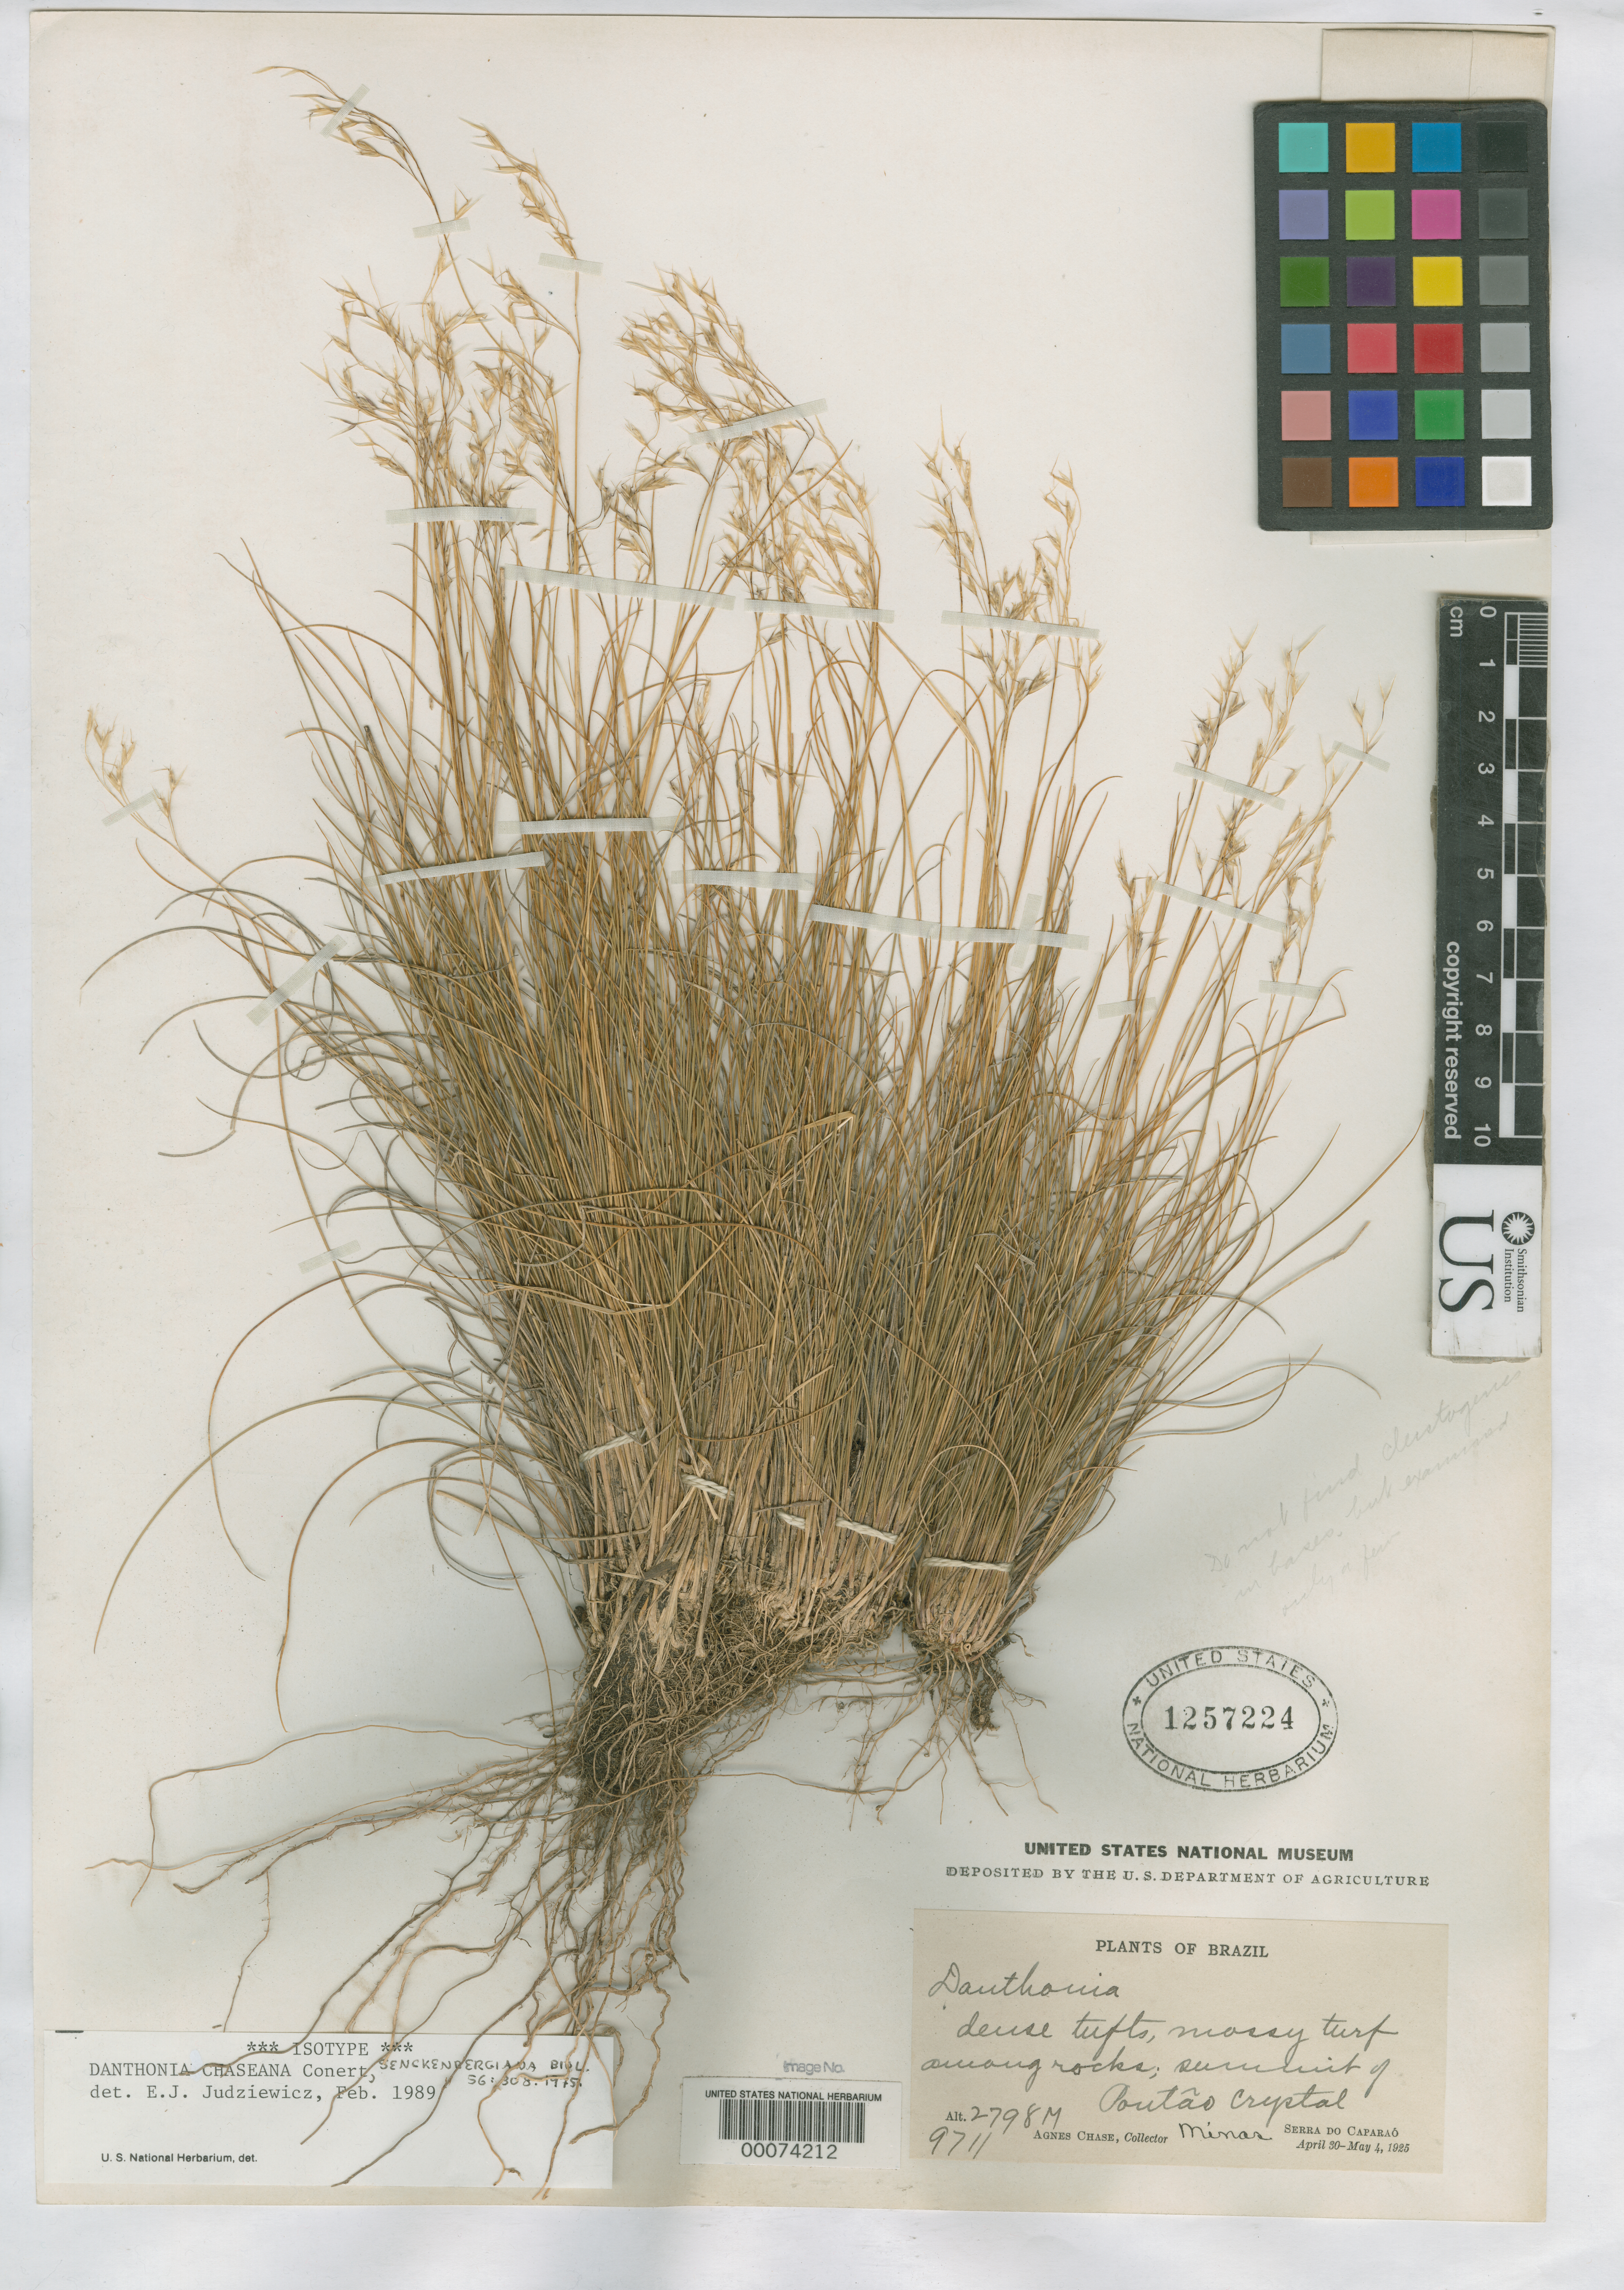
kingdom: Plantae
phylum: Tracheophyta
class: Liliopsida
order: Poales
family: Poaceae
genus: Danthonia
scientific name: Danthonia chaseana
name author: Conert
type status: Isotype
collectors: A. Chase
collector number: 9711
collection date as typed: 30 Apr 1925 to 04 May 1925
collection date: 1925-04-30/1925-05-04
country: Brazil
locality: Serra do Caparao.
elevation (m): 2798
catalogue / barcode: US 1257224